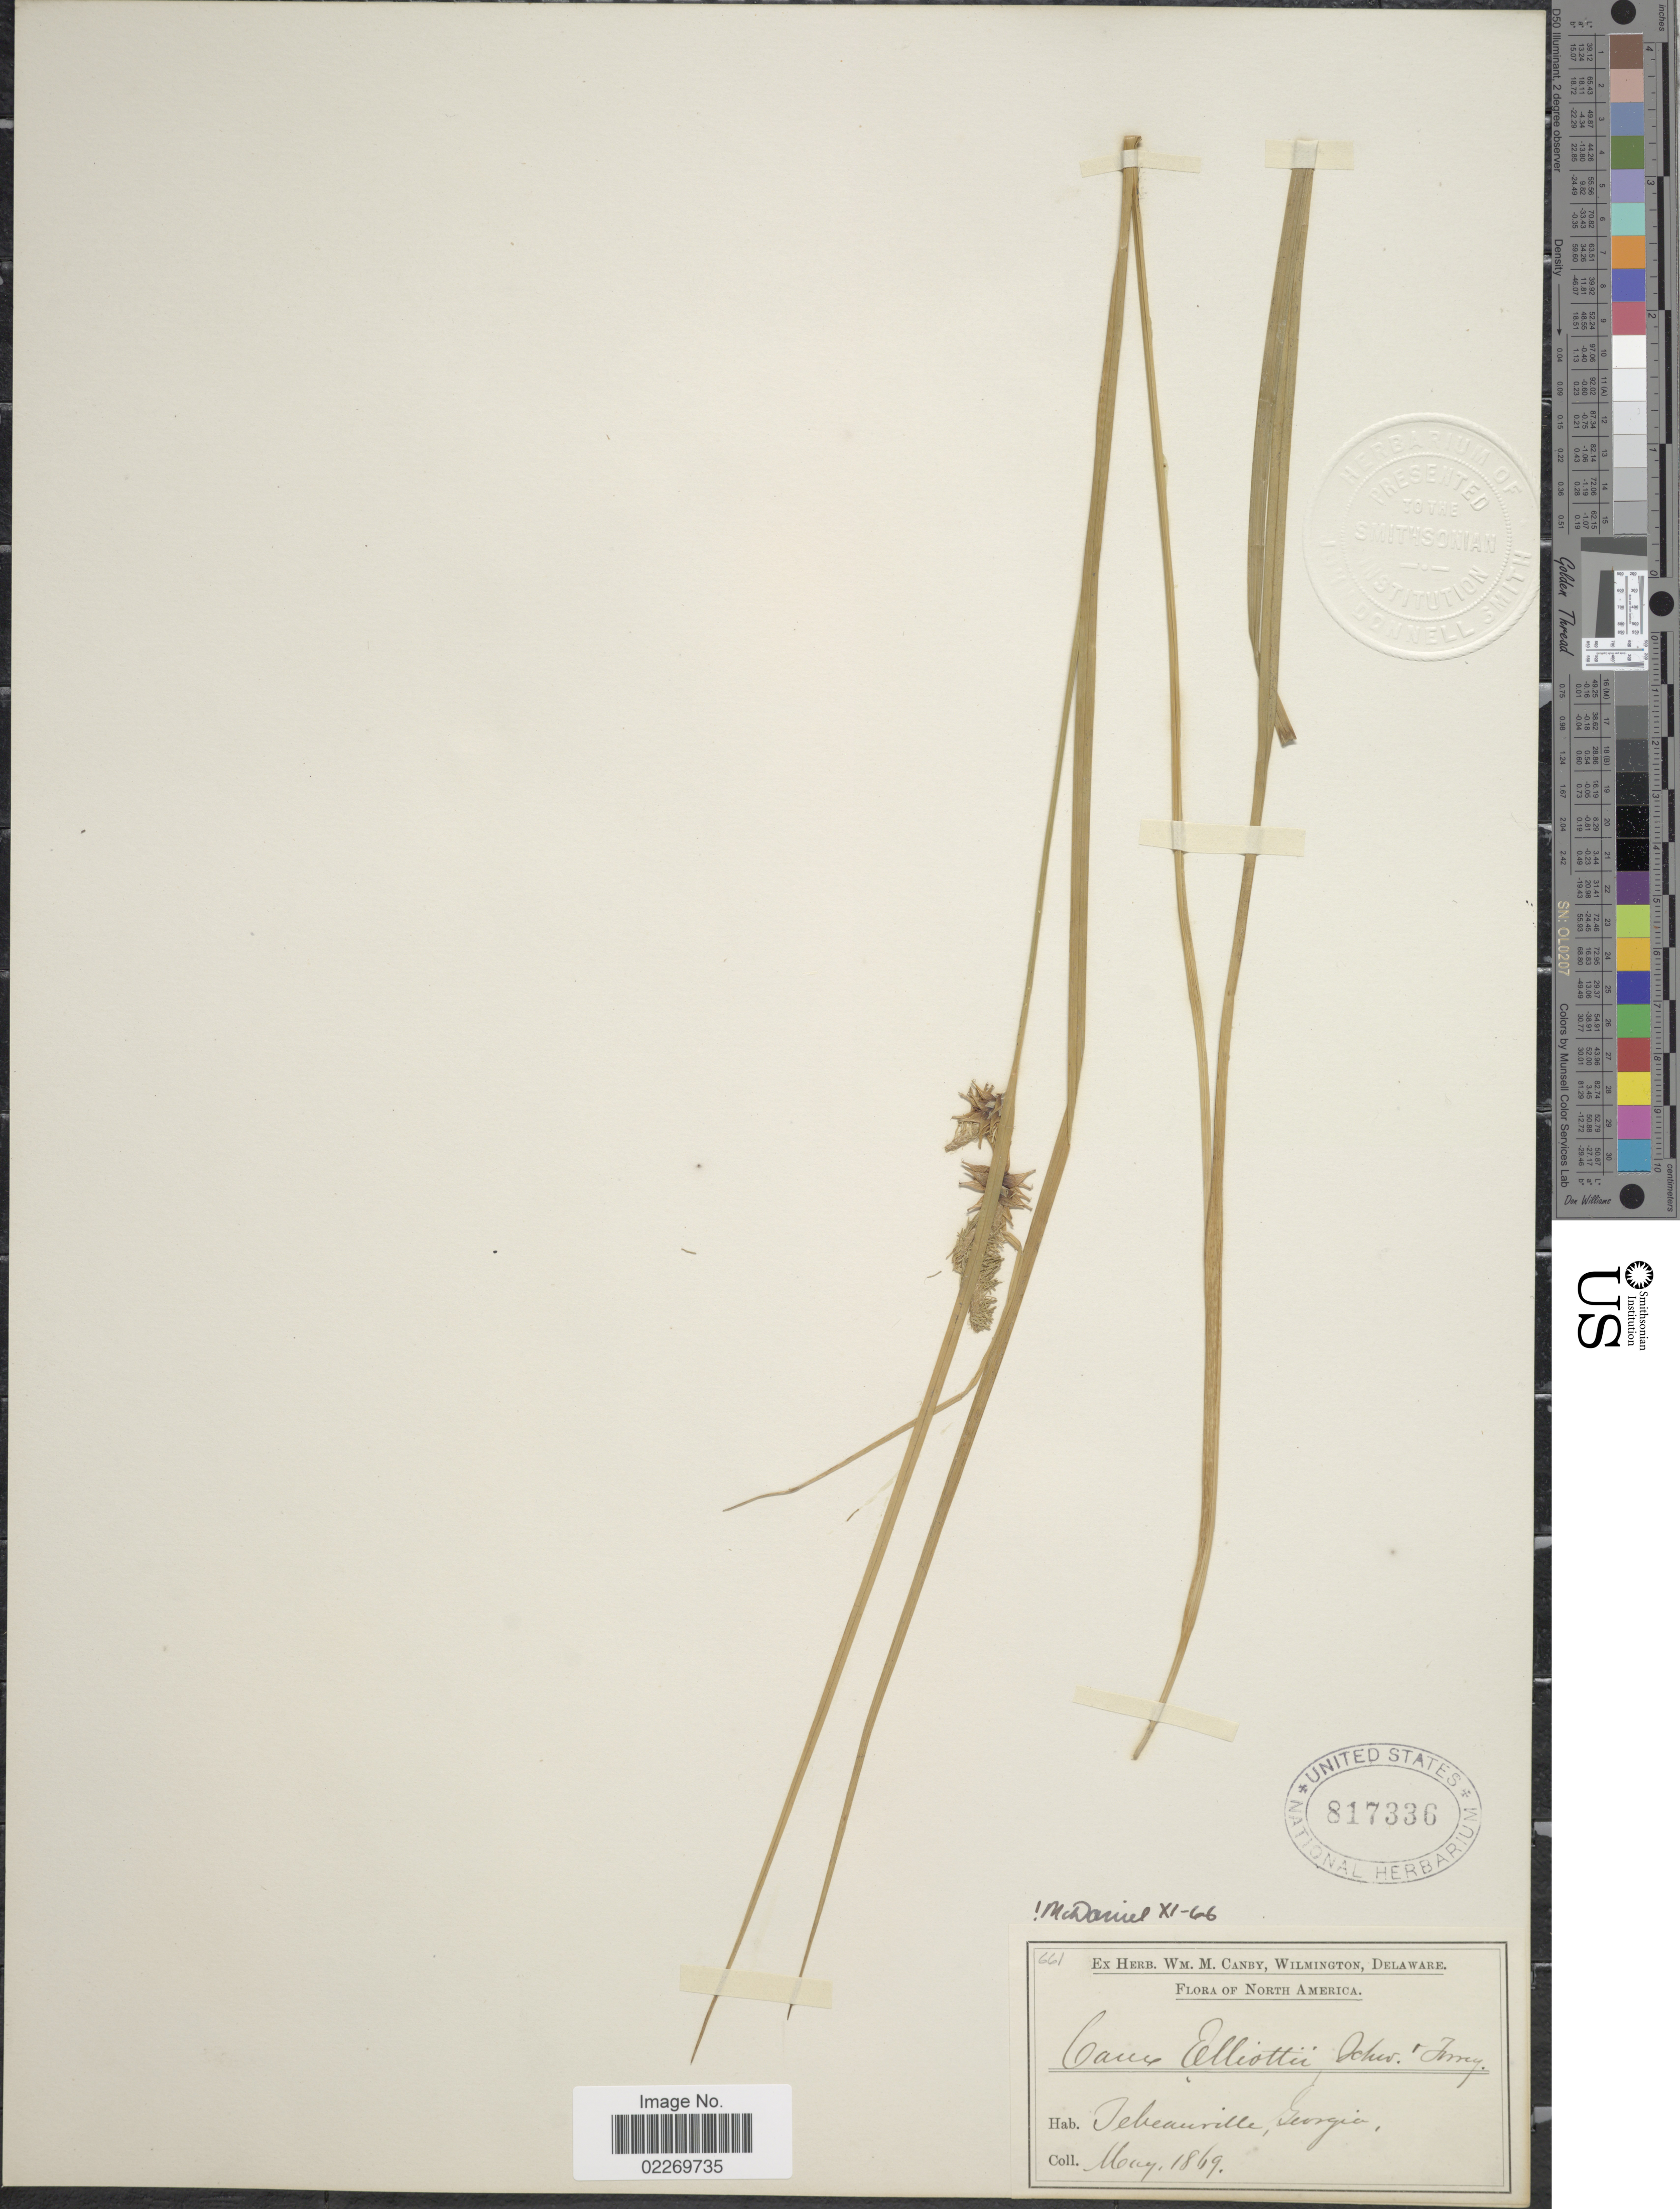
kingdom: Plantae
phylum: Tracheophyta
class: Liliopsida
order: Poales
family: Cyperaceae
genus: Carex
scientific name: Carex elliottii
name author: Schwein. & Torr.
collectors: ex herb. W.M. Canby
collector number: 661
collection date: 1869-05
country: United States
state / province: Georgia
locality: Tebeauville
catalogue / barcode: US 817336